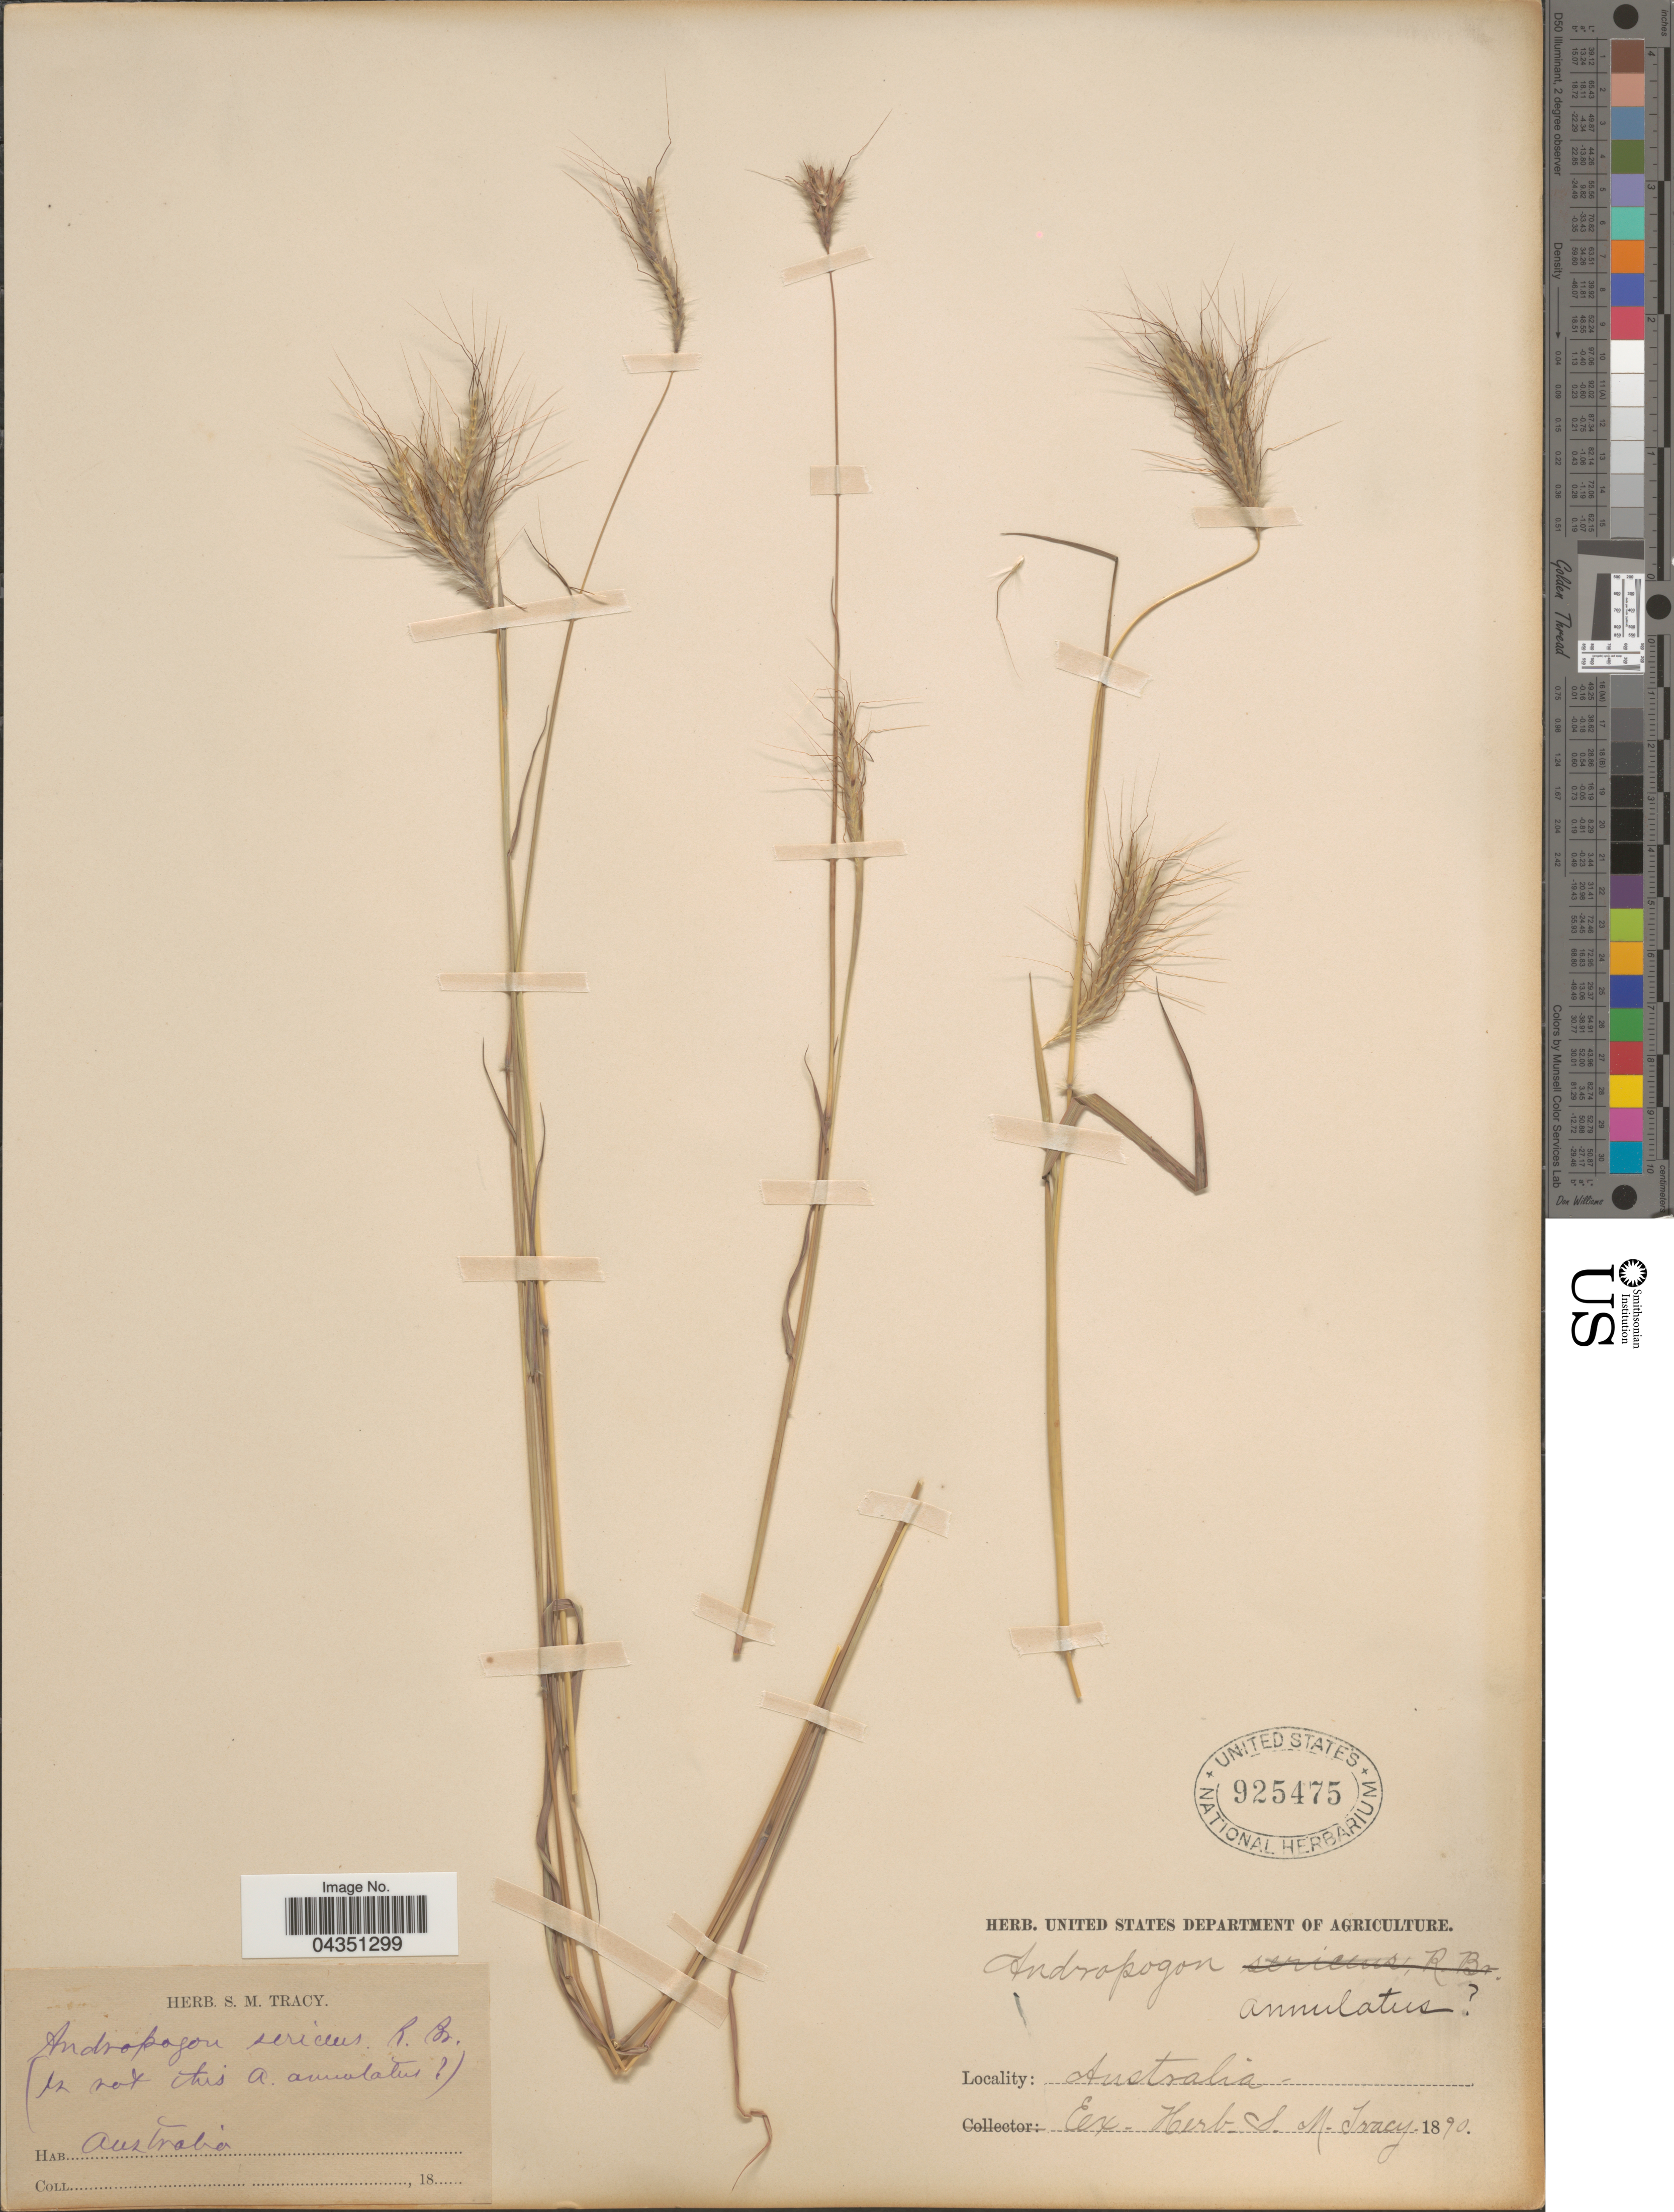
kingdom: Plantae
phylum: Tracheophyta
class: Liliopsida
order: Poales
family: Poaceae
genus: Dichanthium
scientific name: Dichanthium sericeum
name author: (R. Br.) A. Camus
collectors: Ex herb. S. M. Tracy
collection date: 1890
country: Australia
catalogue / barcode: US 925475